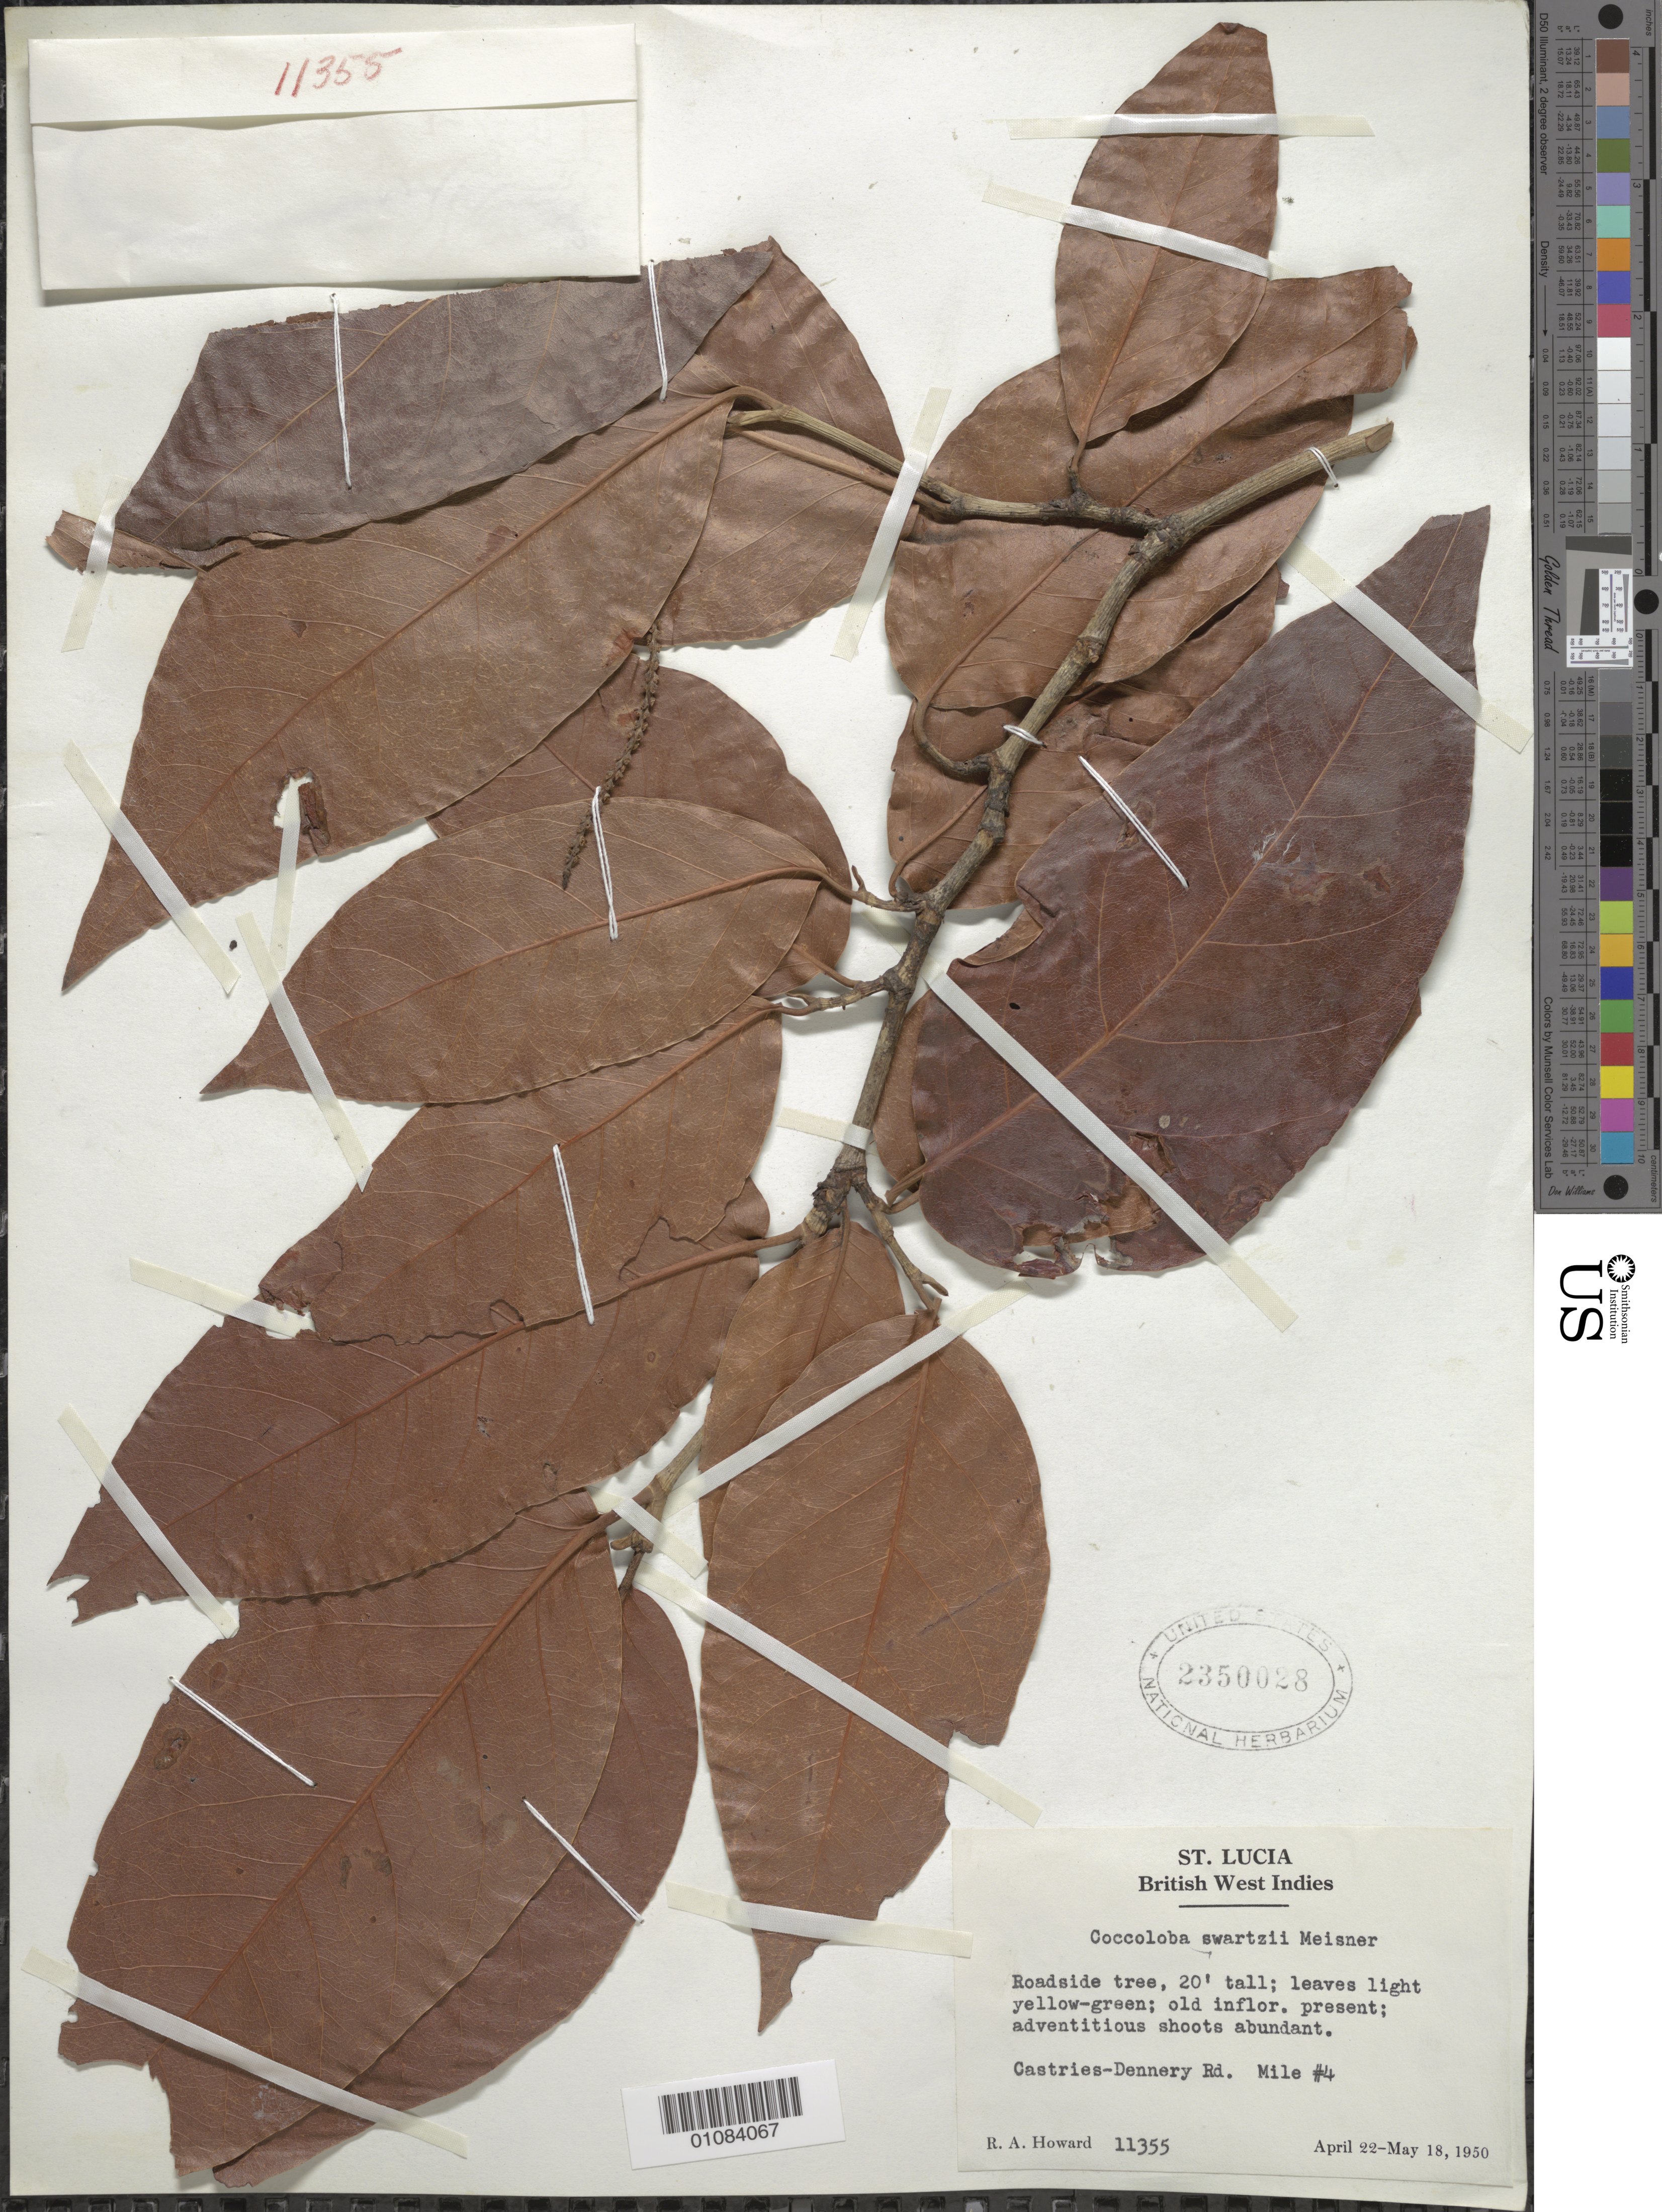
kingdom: Plantae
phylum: Tracheophyta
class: Magnoliopsida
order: Caryophyllales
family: Polygonaceae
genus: Coccoloba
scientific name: Coccoloba swartzii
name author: Meisn.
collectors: R. A. Howard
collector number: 11355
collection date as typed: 22 Apr 1950 to 18 May 1950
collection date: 1950-04-22/1950-05-18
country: St. Lucia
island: St. Lucia I.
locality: Castrie-Dennery rd. Mile # 4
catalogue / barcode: US 2350028